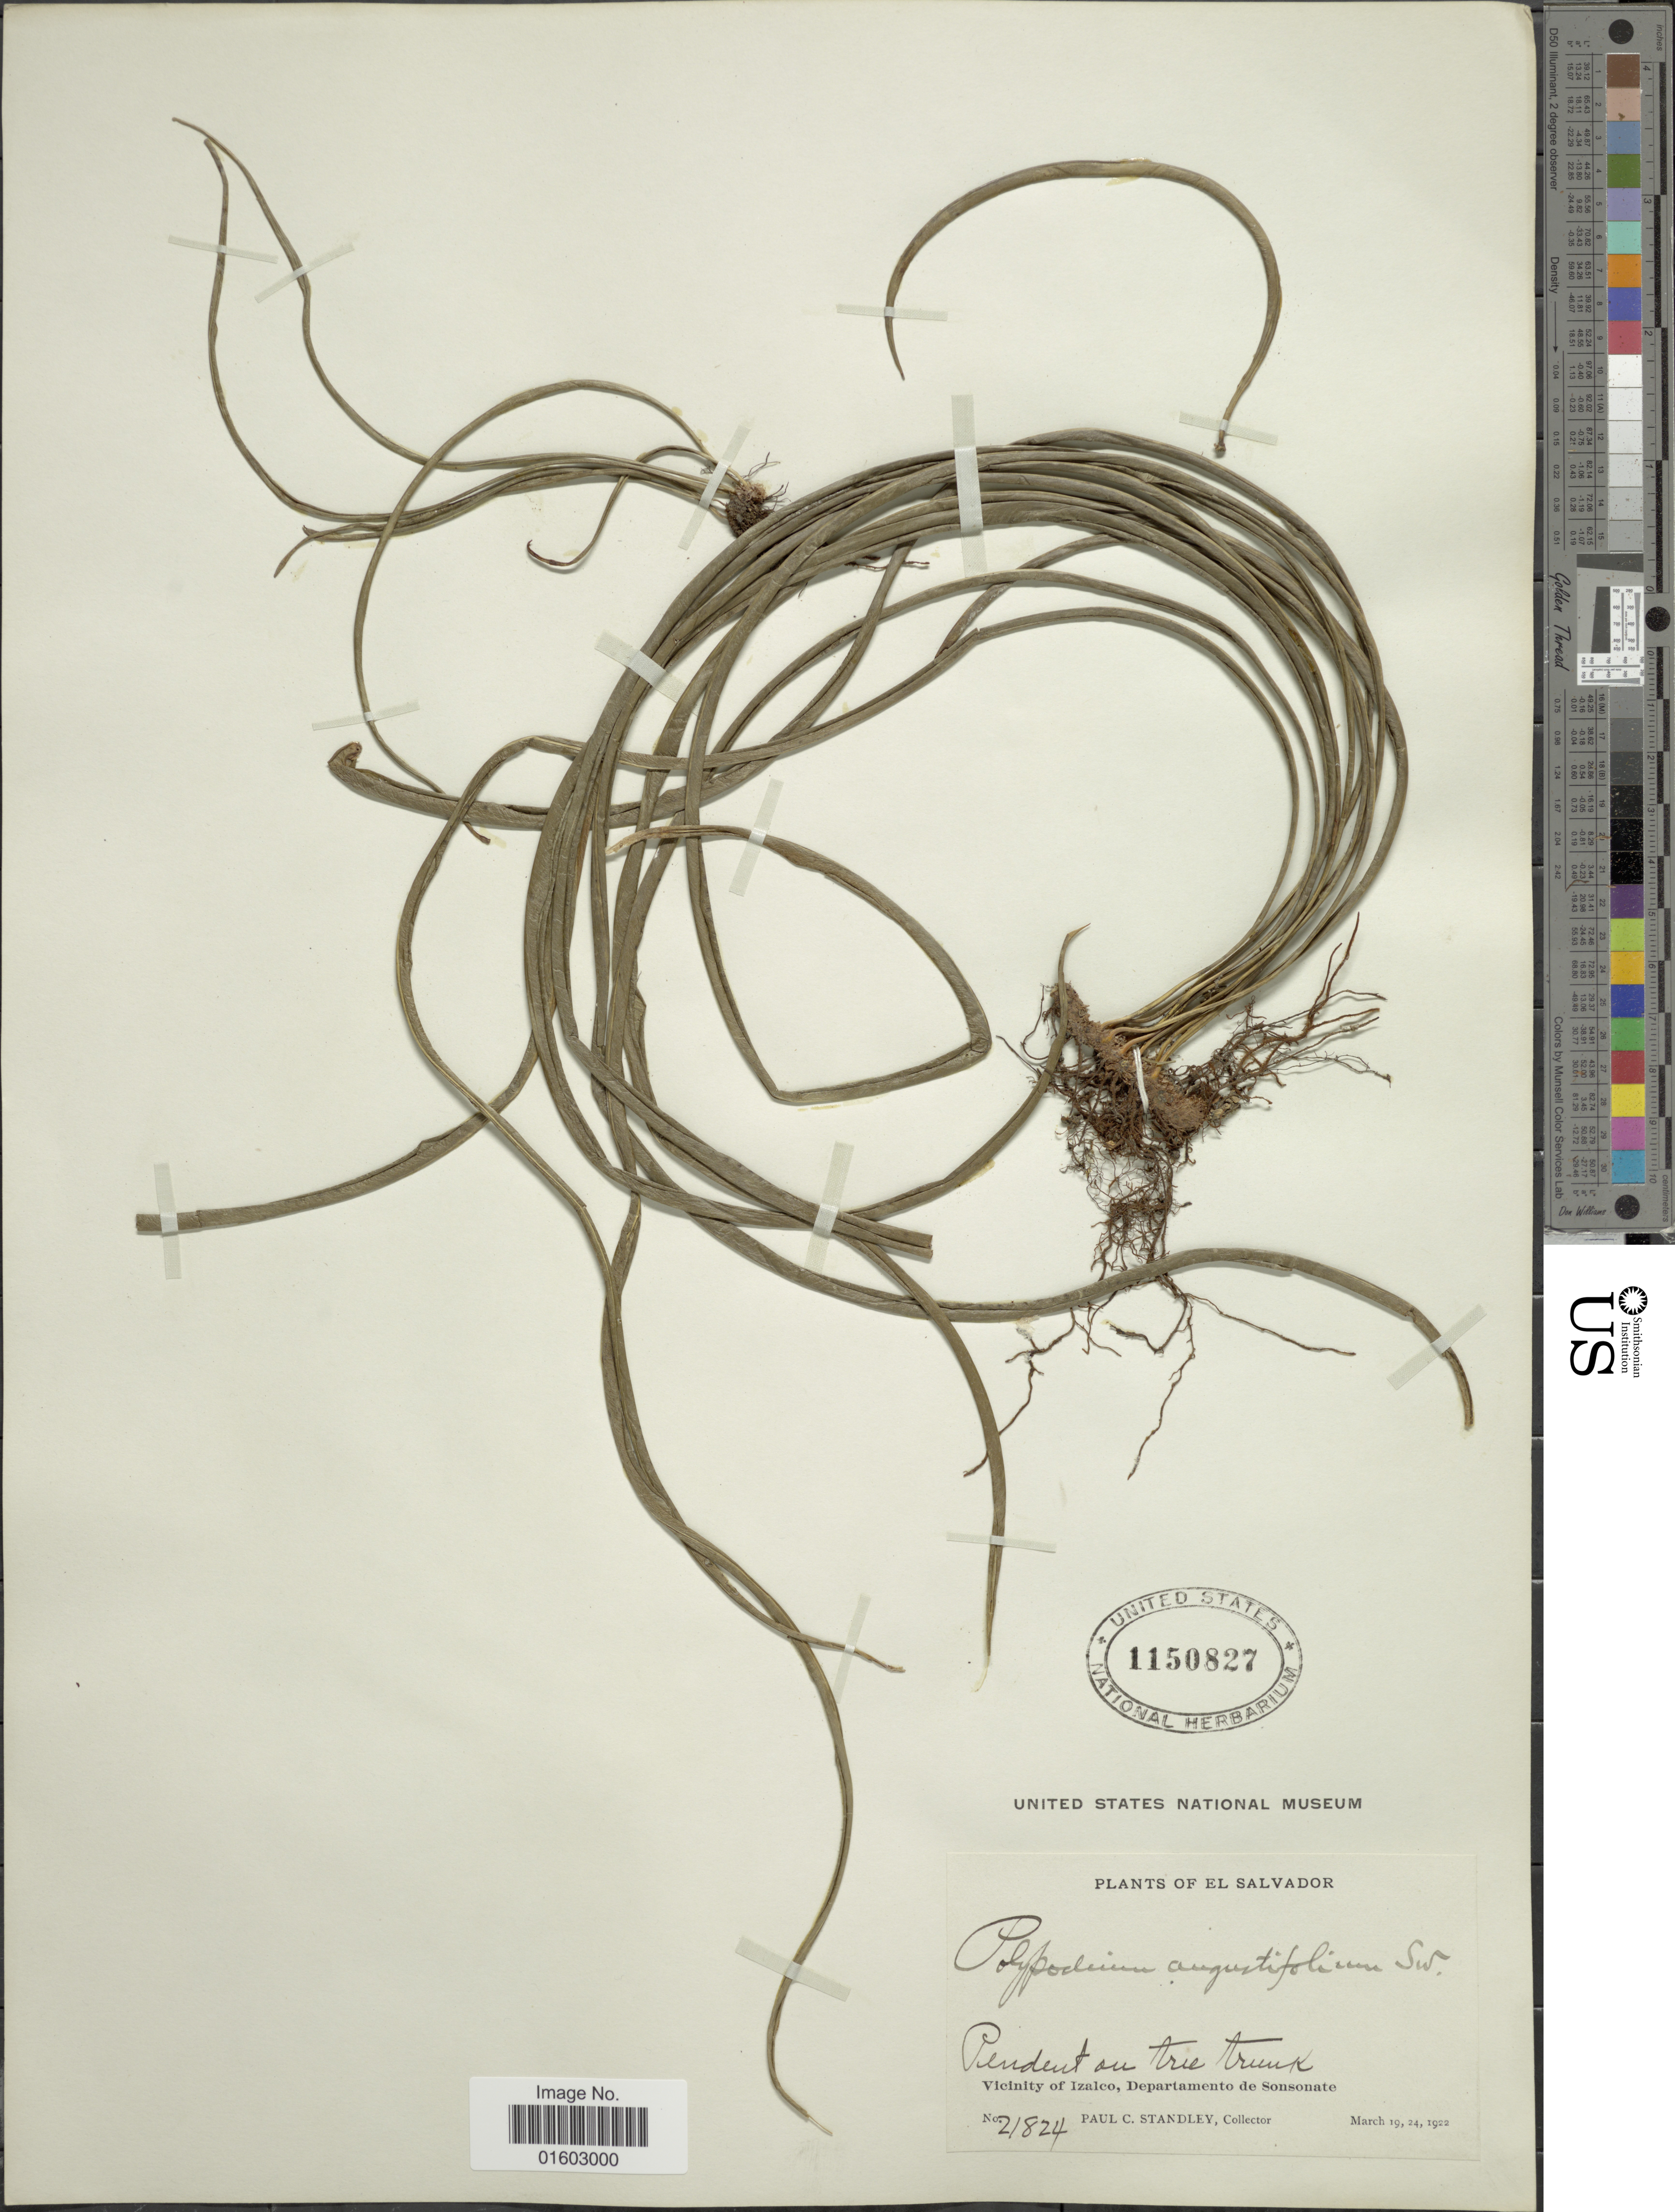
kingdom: Plantae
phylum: Tracheophyta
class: Polypodiopsida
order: Polypodiales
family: Polypodiaceae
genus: Campyloneurum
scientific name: Campyloneurum ensifolium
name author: (Willd.) J. Sm.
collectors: P. C. Standley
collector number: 21824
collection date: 1922-03-19/1922-03-24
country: El Salvador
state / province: Sonsonate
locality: Vicinity of Izalco, Departamento de Sonsonate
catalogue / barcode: US 1150827